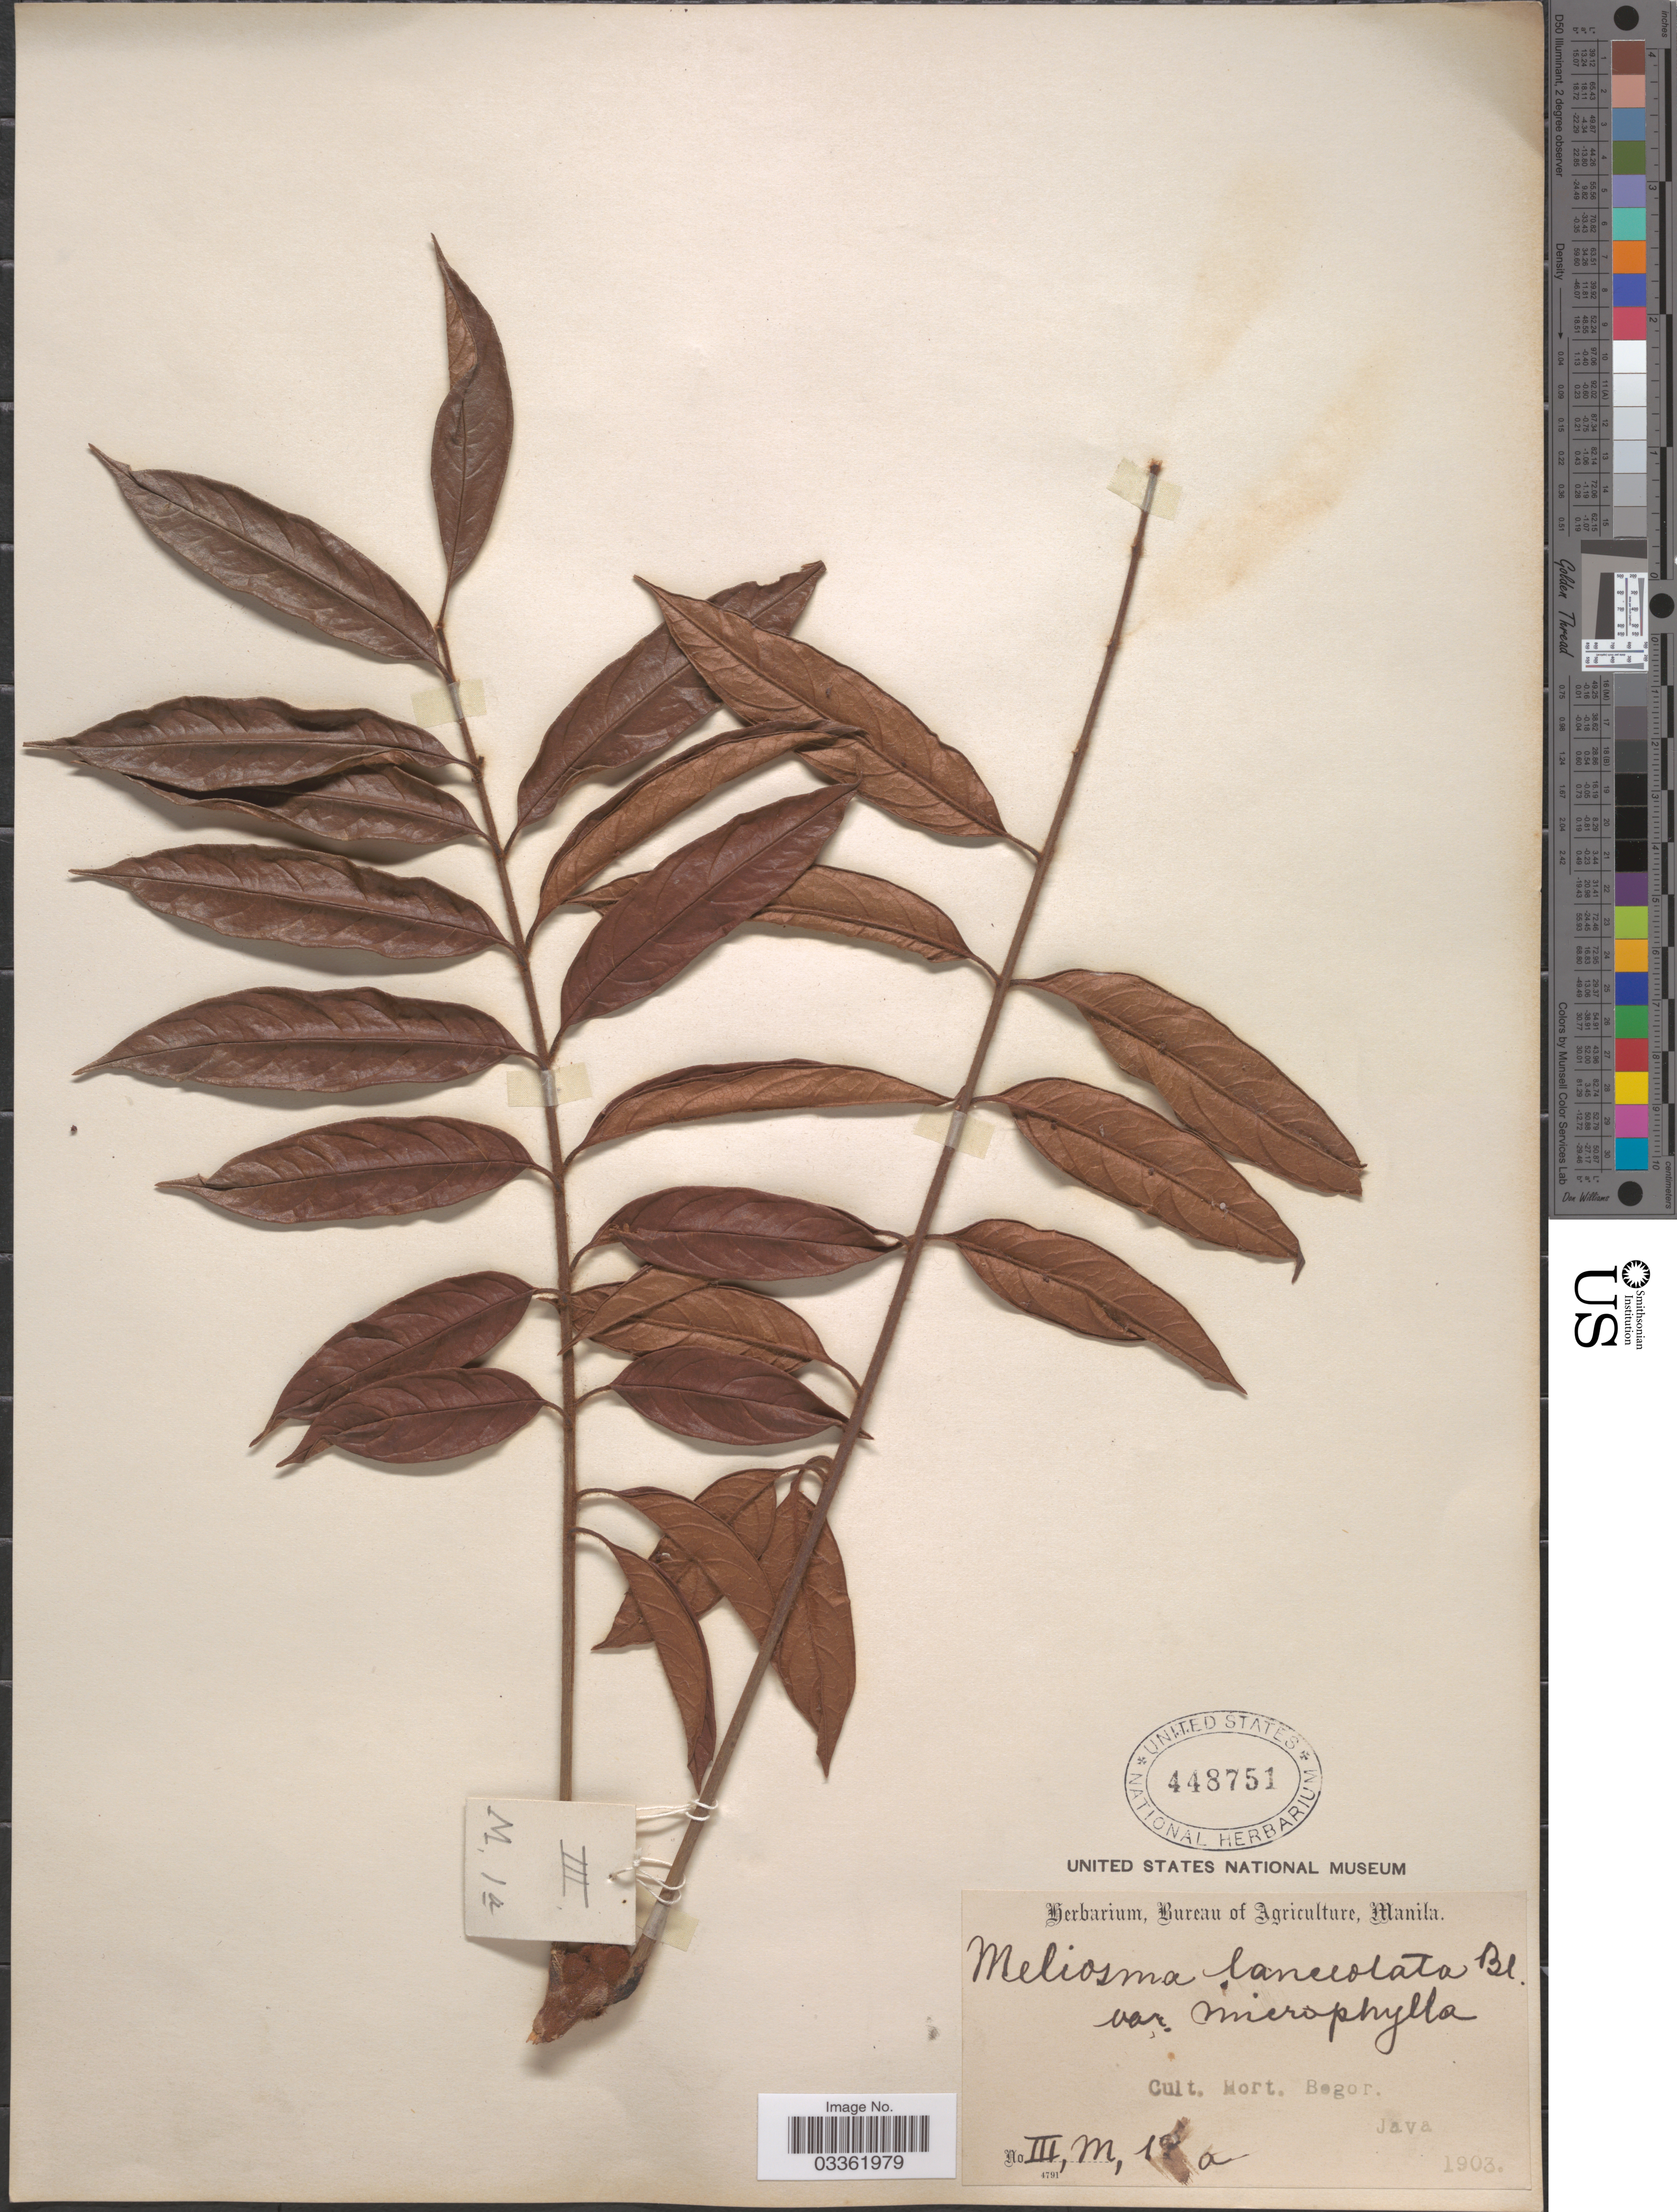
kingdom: Plantae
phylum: Tracheophyta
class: Magnoliopsida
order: Proteales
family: Sabiaceae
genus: Meliosma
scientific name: Meliosma lanceolata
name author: Blume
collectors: ex Herb. Bur. Agric. Manila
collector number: IIIM19a*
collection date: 1903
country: Indonesia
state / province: Java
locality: Hort. Bogor.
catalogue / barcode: US 448751